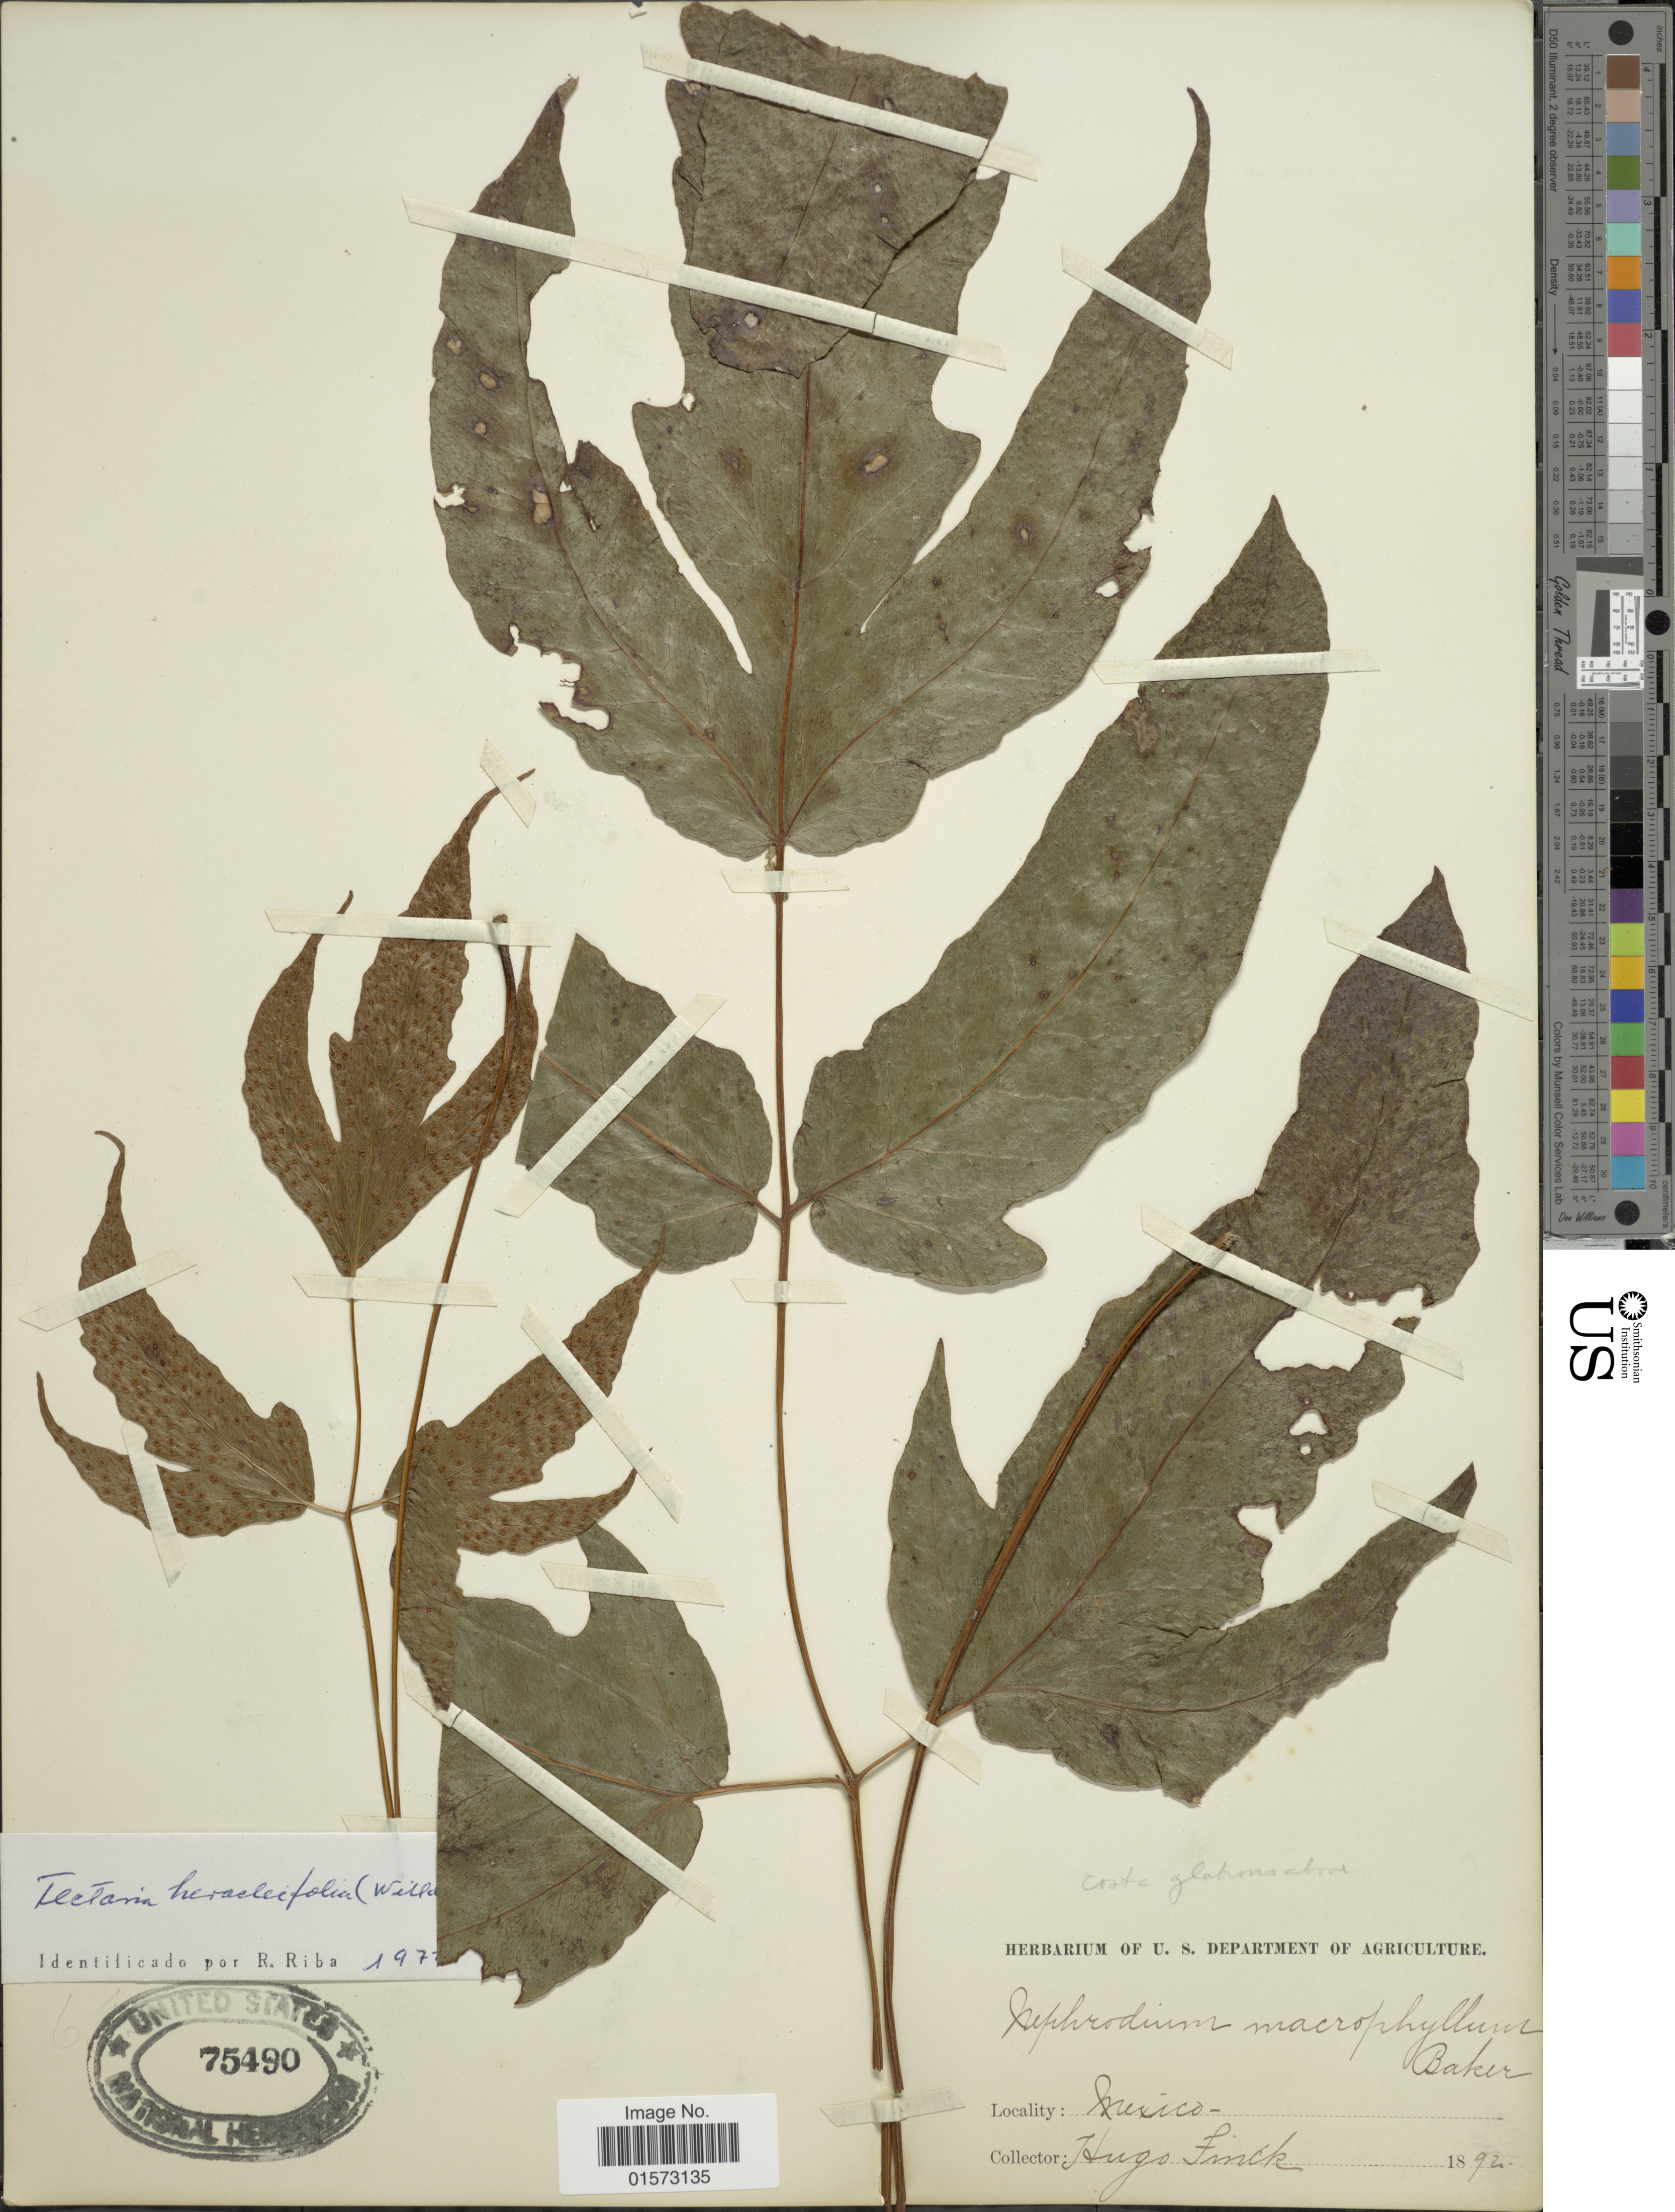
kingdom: Plantae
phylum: Tracheophyta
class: Polypodiopsida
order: Polypodiales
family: Tectariaceae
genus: Tectaria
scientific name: Tectaria heracleifolia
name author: (Willd.) Underw.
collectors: H. Finck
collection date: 1892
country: Mexico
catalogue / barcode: US 75490